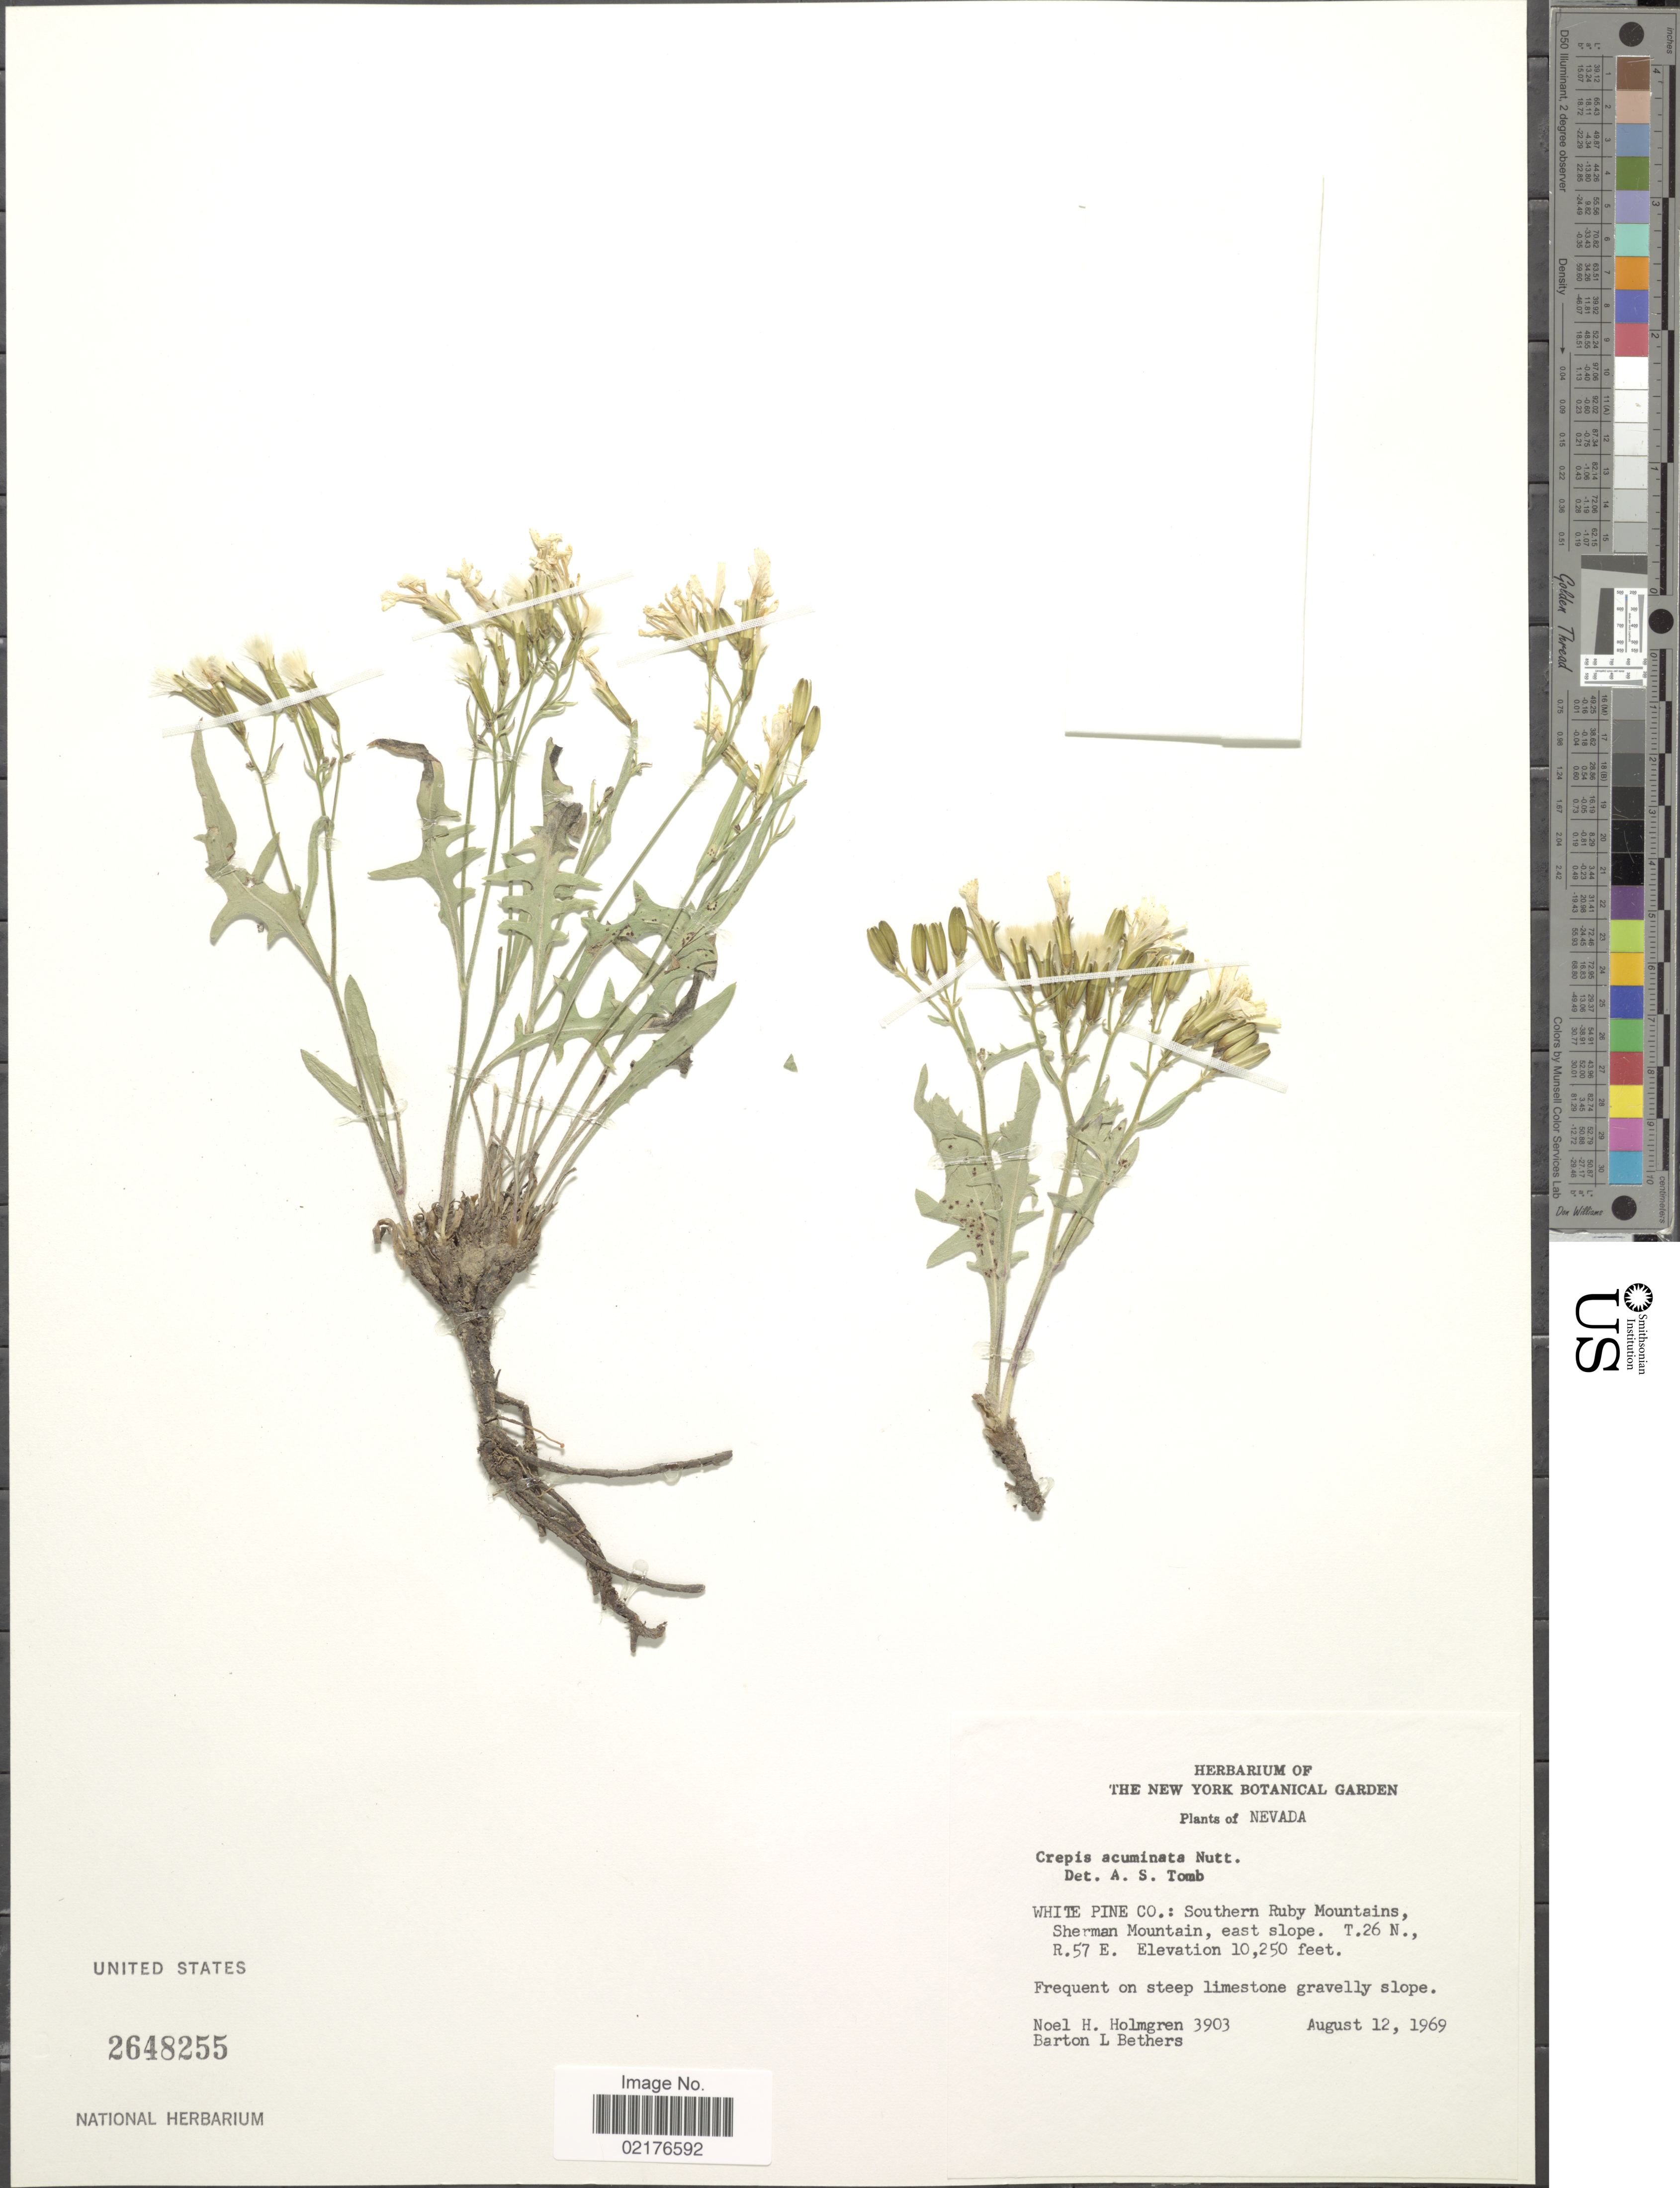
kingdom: Plantae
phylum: Tracheophyta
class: Magnoliopsida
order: Asterales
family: Asteraceae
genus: Crepis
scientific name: Crepis acuminata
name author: Nutt.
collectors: N. H. Holmgren & B. Bethers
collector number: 3903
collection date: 1969-08-12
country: United States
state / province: Nevada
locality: White Pine Co.: Southern Ruby Mountains, Sherman Mountain, east slope, T.26 N., R. 57 E.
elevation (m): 3124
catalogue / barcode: US 2648255